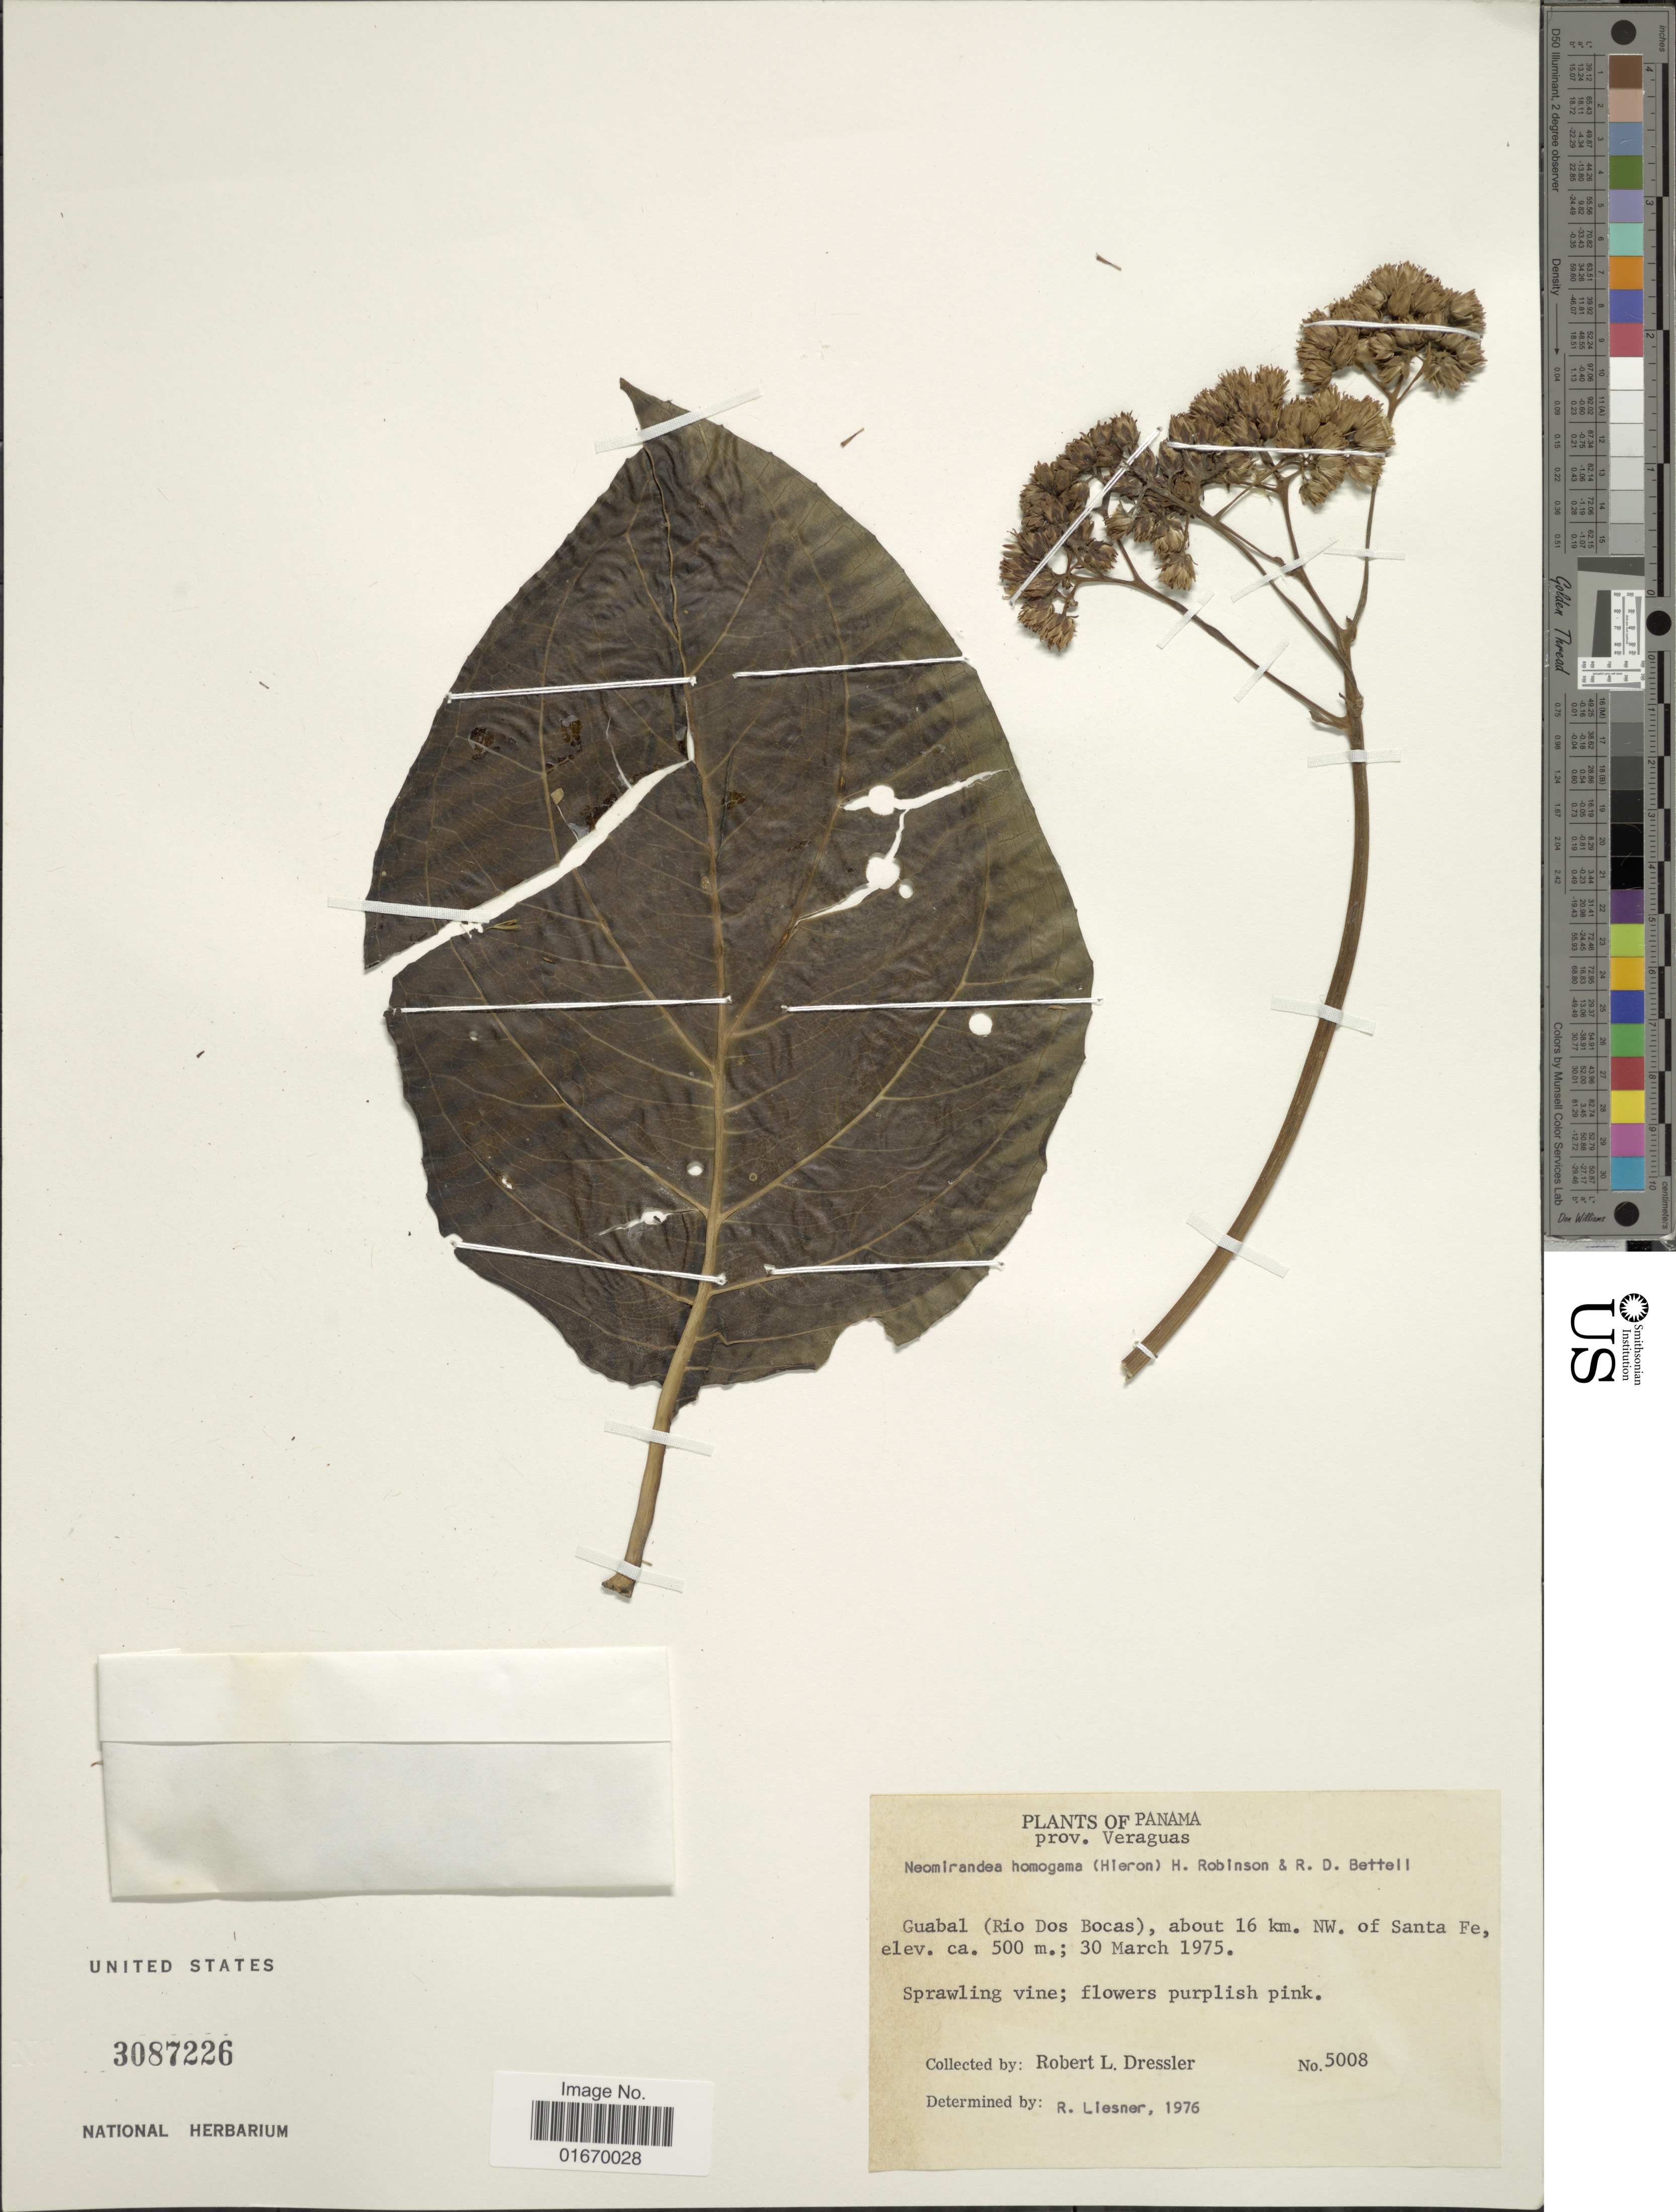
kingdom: Plantae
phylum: Tracheophyta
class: Magnoliopsida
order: Asterales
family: Asteraceae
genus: Neomirandea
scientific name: Neomirandea homogama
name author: (Hieron.) H. Rob.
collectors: R. Dressler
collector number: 5008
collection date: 1975-03-30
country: Panama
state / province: Veraguas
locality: Guabal (Rio Dos Bocas), about 16 km NW of Santa Fe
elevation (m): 500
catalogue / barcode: US 3087226